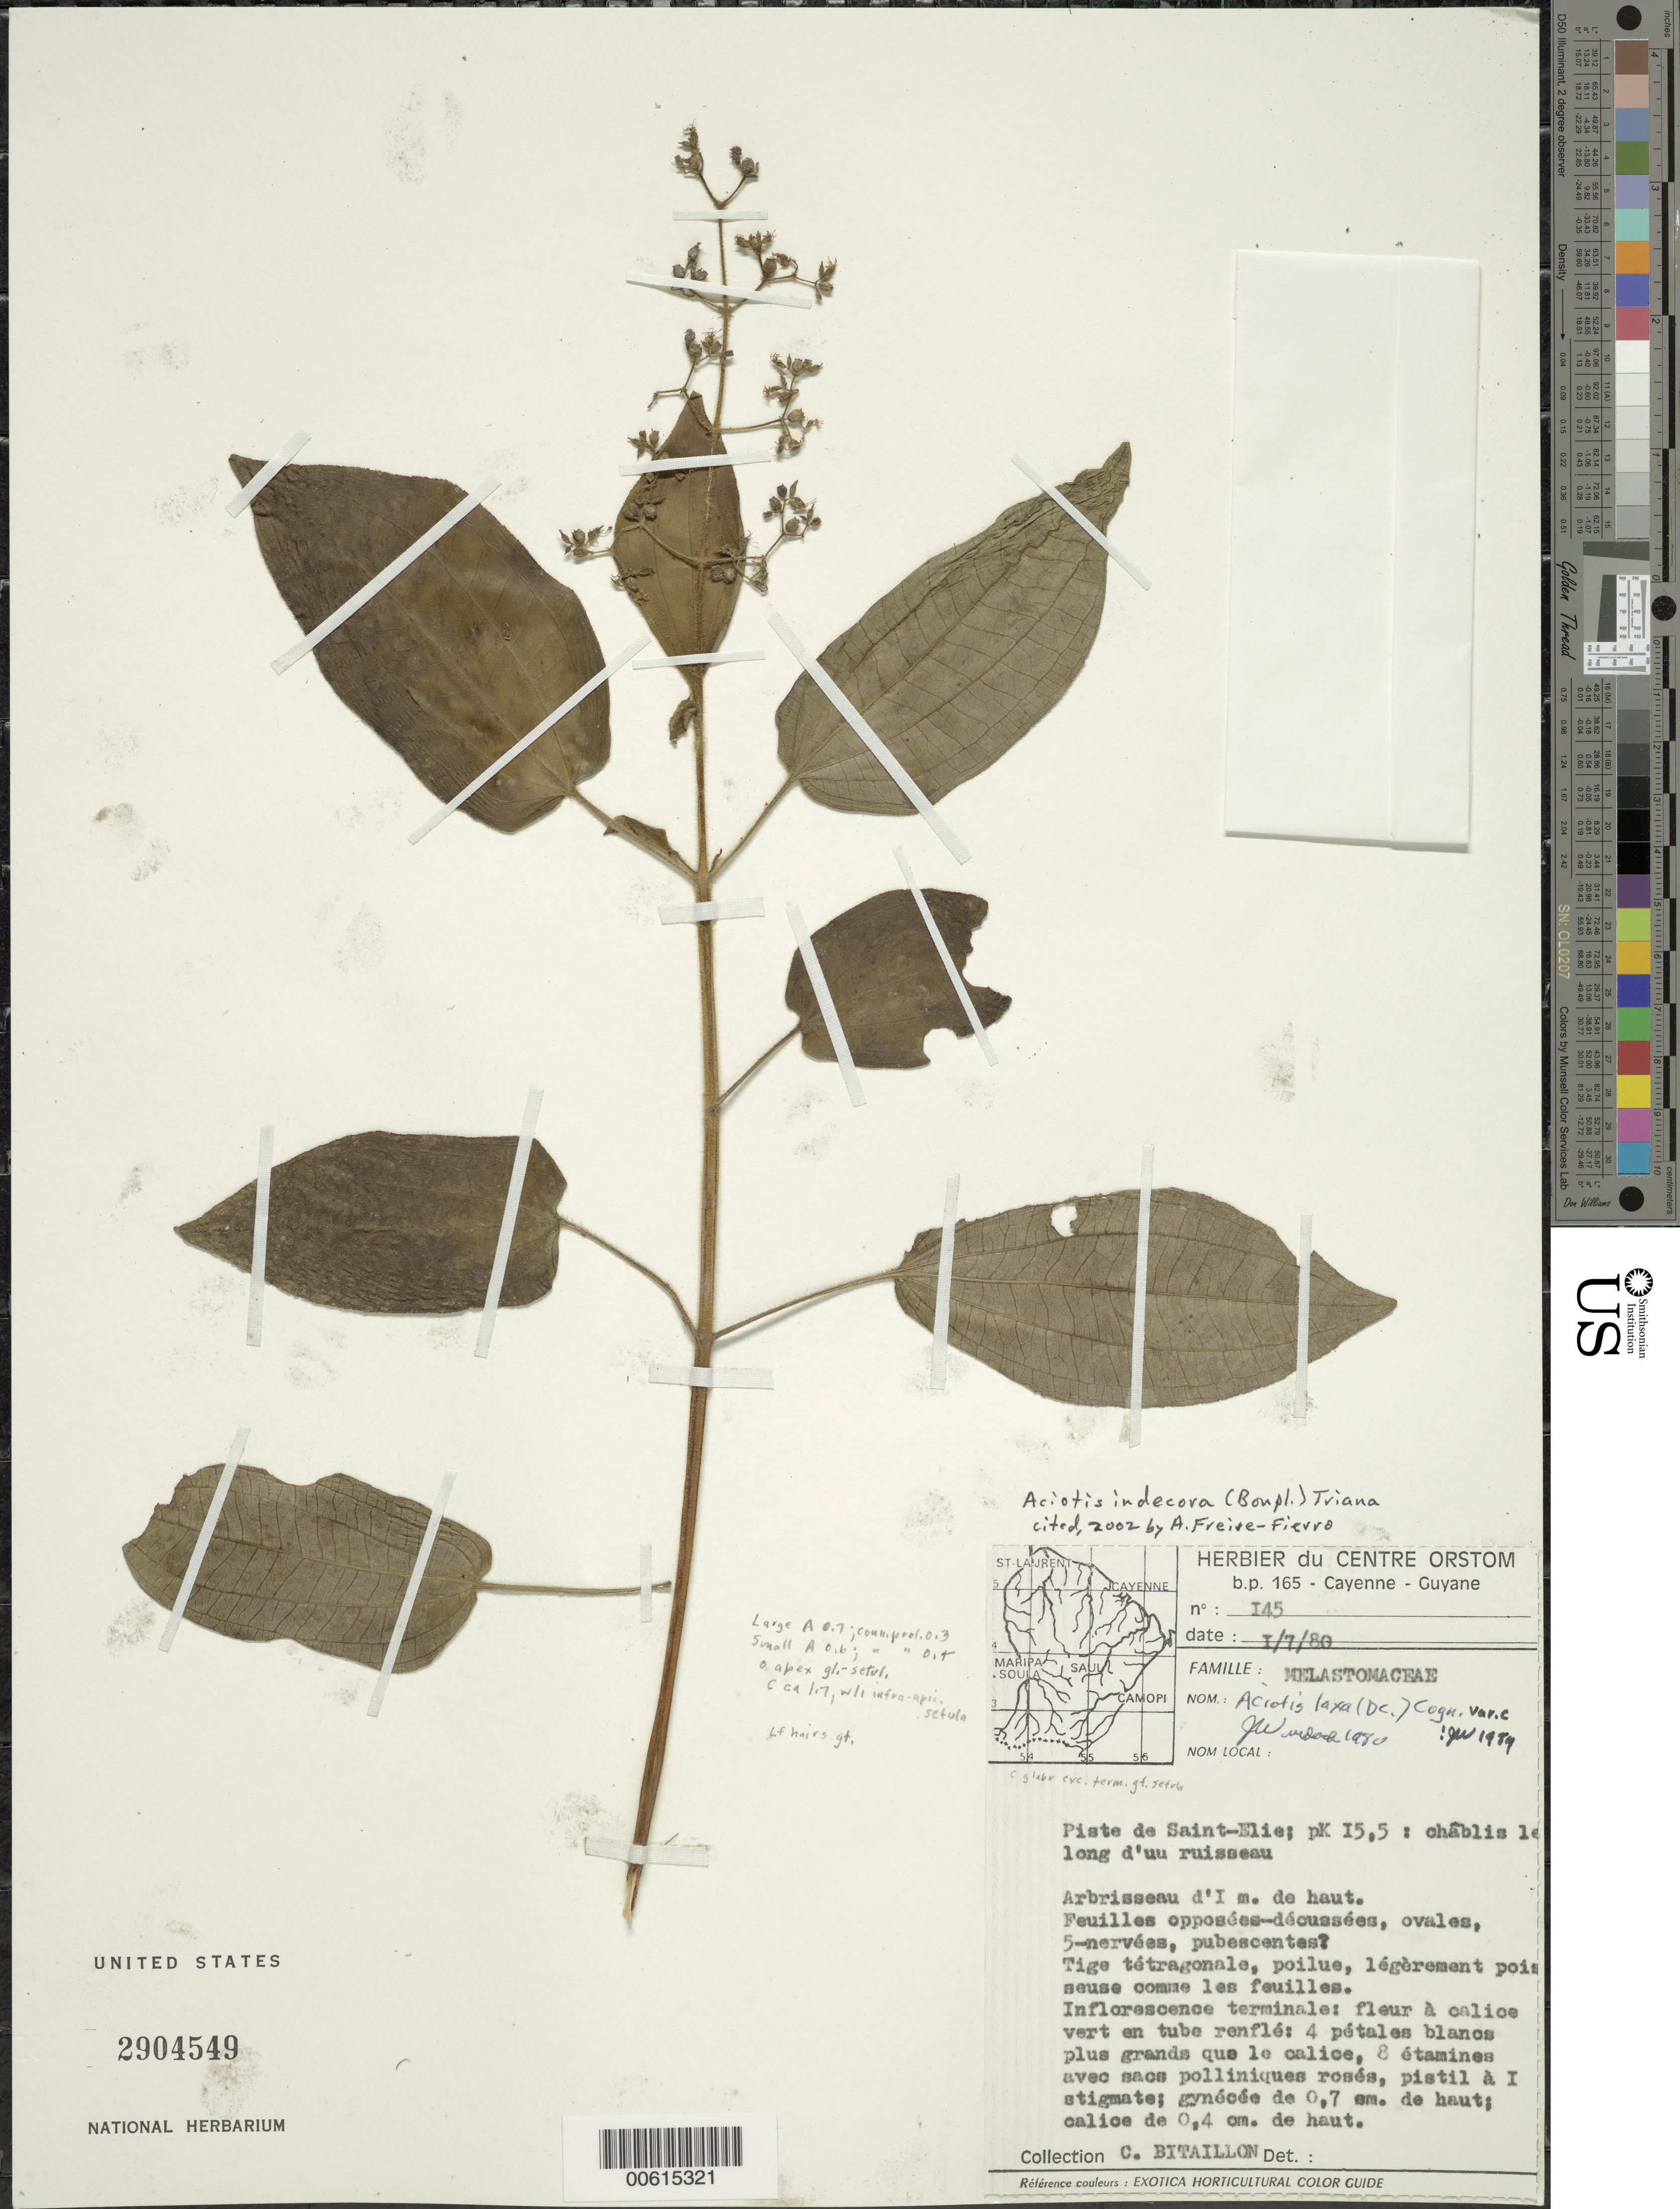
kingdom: Plantae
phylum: Tracheophyta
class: Magnoliopsida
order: Myrtales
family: Melastomataceae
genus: Aciotis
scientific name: Aciotis indecora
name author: (Bonpl.) Triana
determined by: Freire-Fierro, A.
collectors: C. Bitaillon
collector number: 145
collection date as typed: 1-Jul-80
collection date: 1980-07-01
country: French Guiana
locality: Piste de Saint-Élie, pk 15.5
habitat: Chablis le long d'un ruisseau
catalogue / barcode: US 2904549